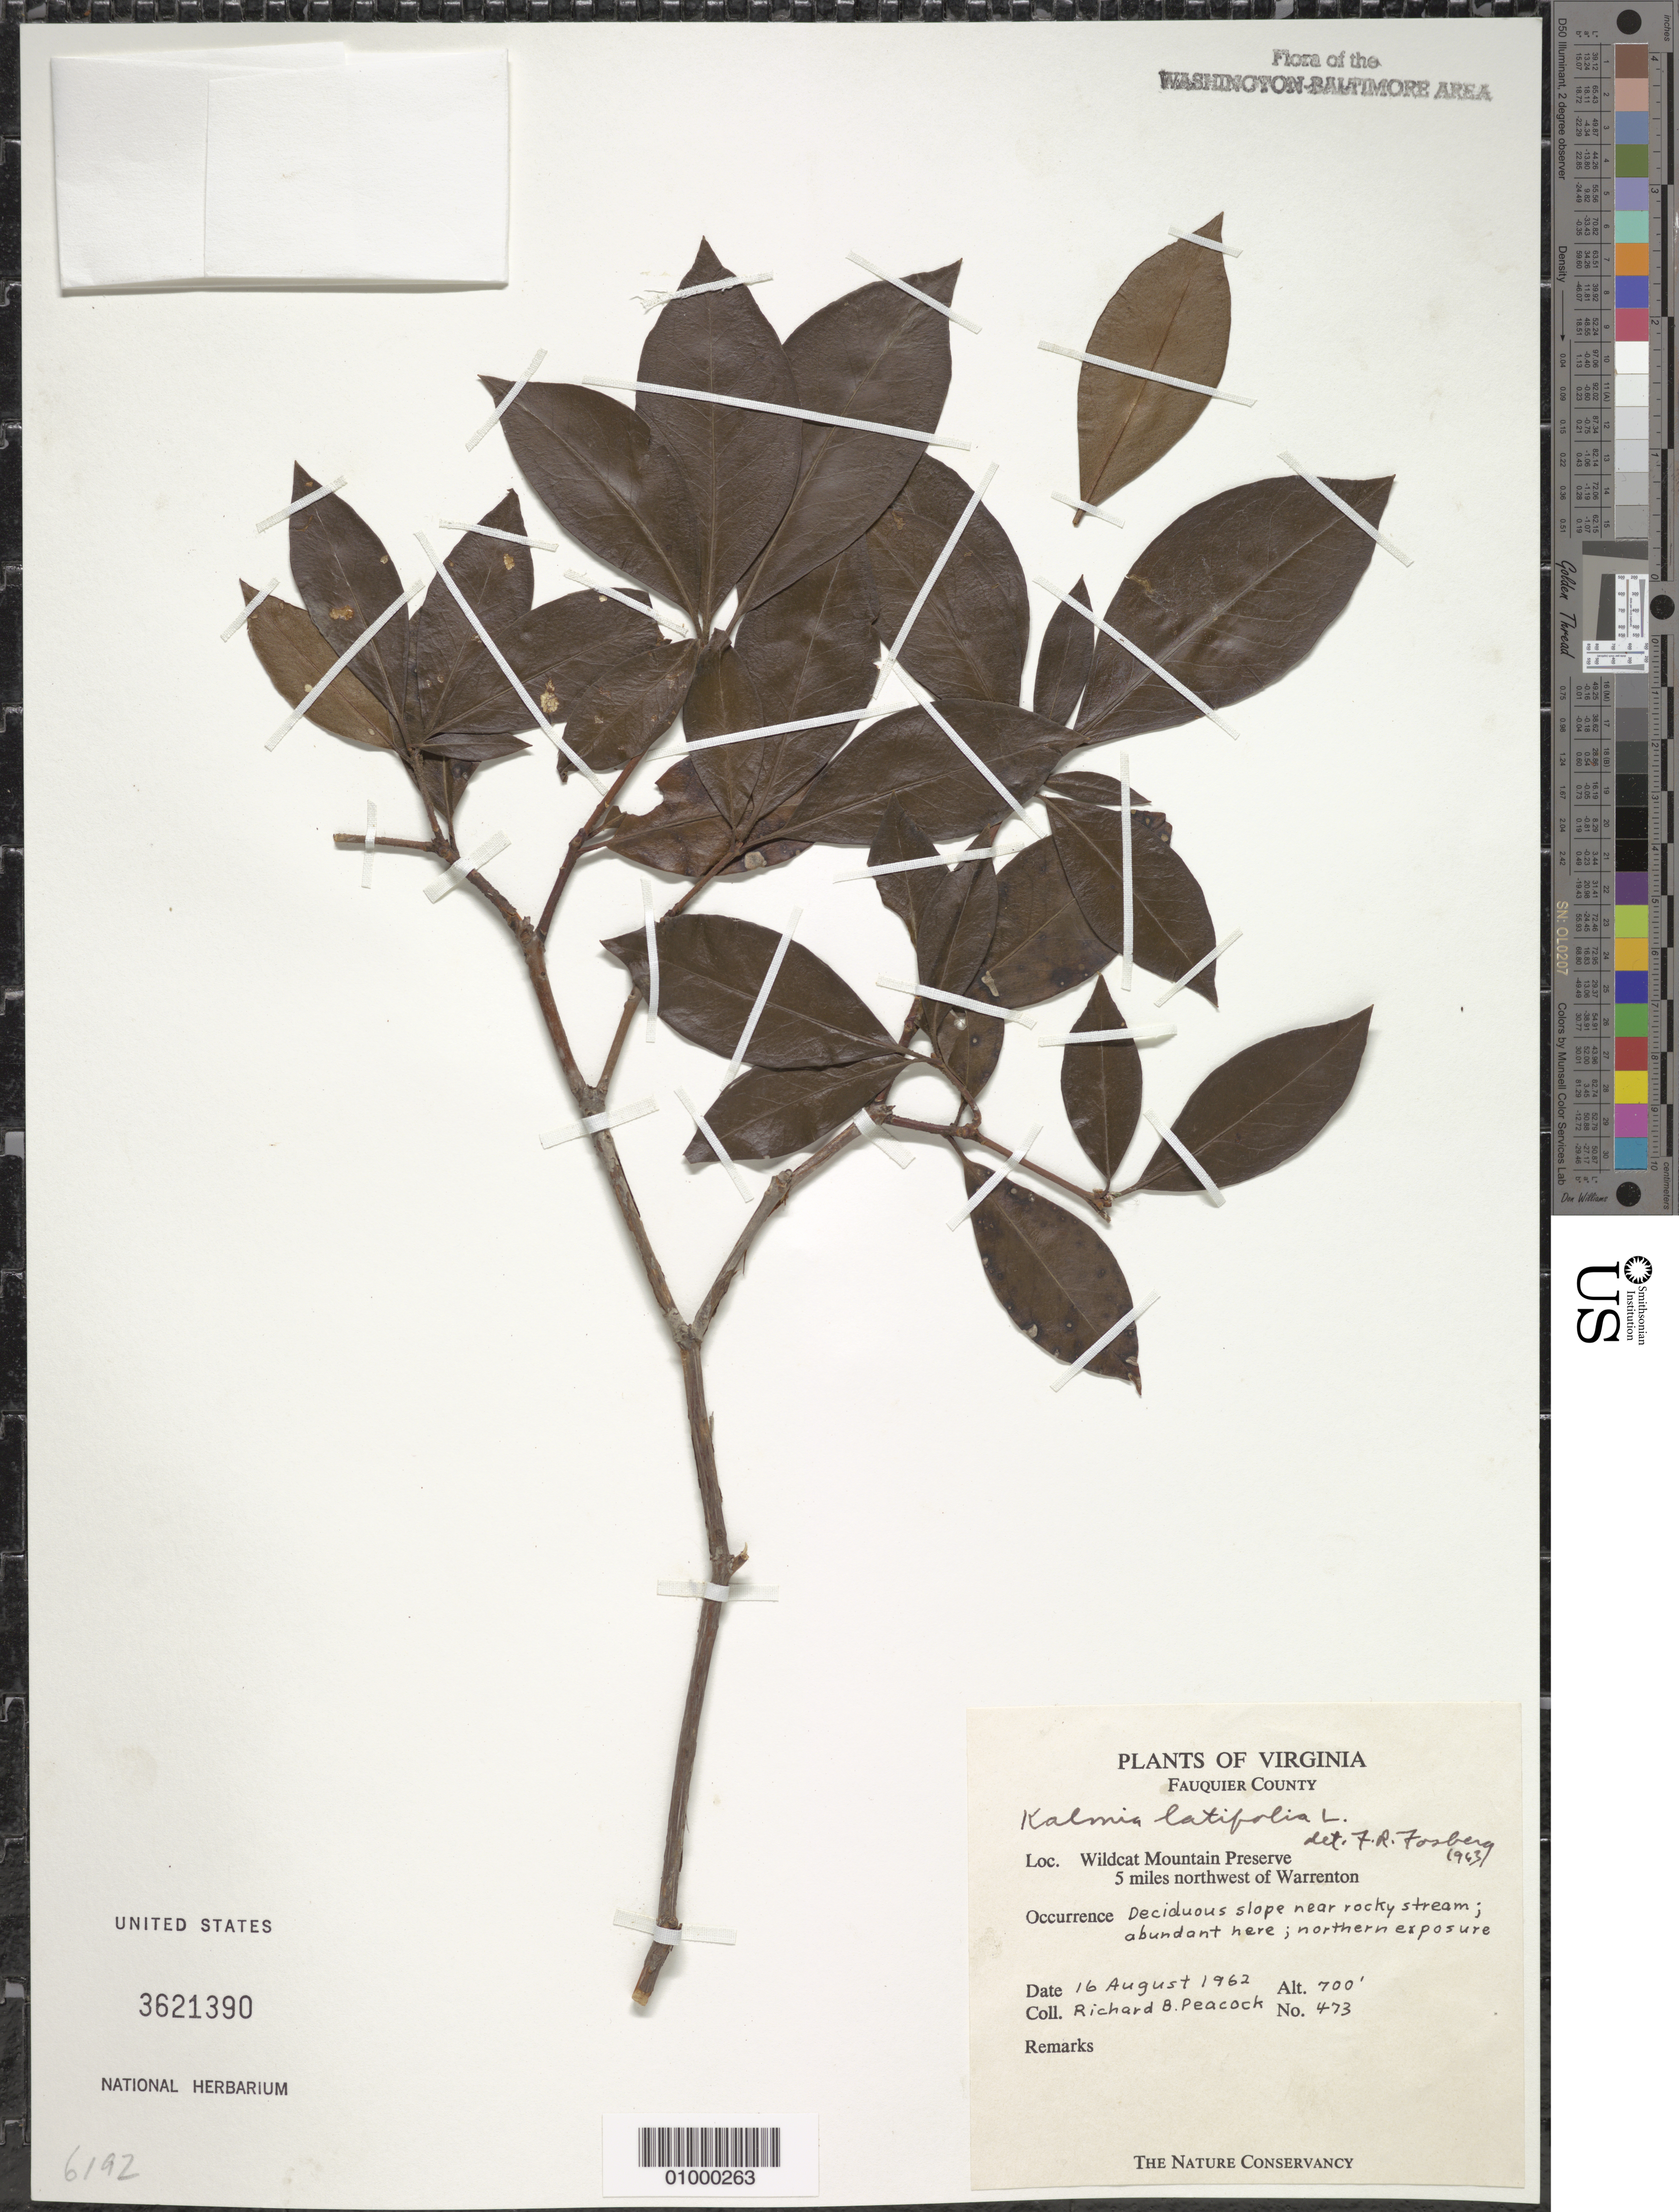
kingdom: Plantae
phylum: Tracheophyta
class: Magnoliopsida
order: Ericales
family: Ericaceae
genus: Kalmia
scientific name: Kalmia latifolia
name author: L.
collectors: R. Peacock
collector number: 473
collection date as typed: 16 Aug 1962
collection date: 1962-08-16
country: United States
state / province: Virginia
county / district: Fauquier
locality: Wildcat Mountain Preserve, 5 miles northwest of Warrenton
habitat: deciduous slope near rocky stream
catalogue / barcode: US 3621390